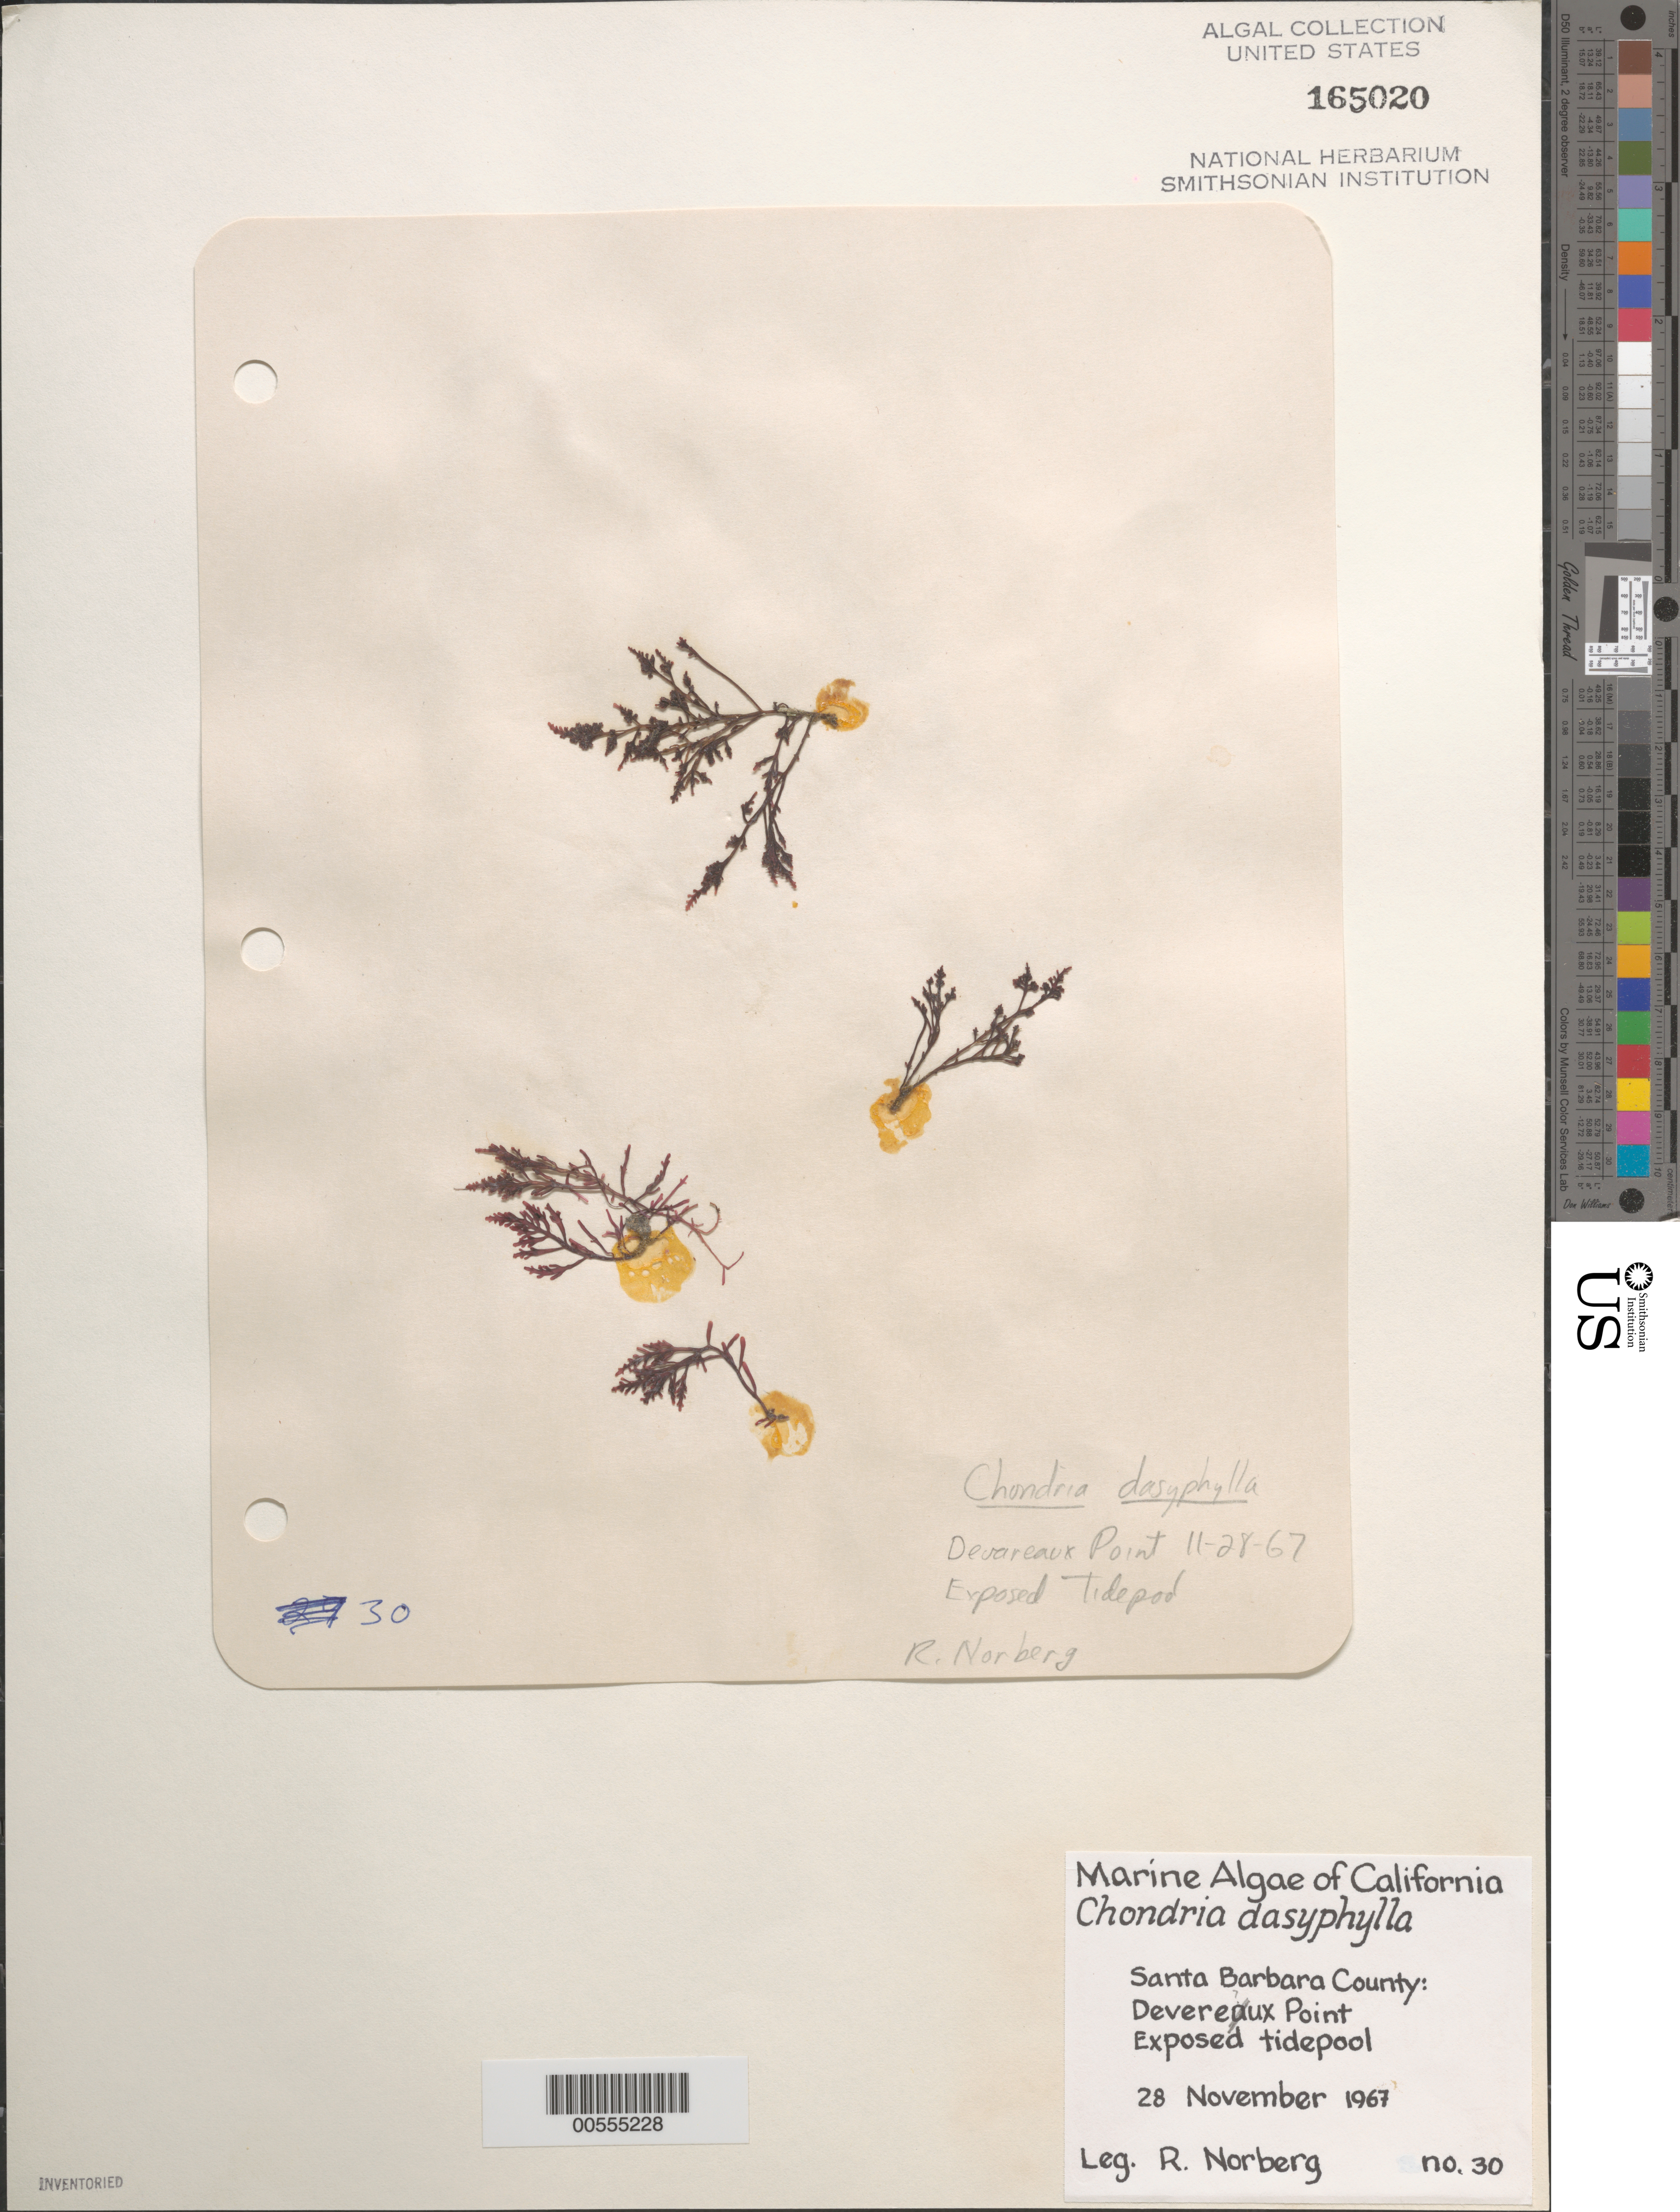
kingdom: Plantae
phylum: Rhodophyta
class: Florideophyceae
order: Ceramiales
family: Rhodomelaceae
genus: Chondria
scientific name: Chondria dasyphylla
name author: (Woodw.) C. Agardh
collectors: R. Norberg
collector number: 30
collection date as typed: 28 Nov 1967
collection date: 1967-11-28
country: United States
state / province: California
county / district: Santa Barbara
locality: Devereaux Point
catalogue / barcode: US 165020